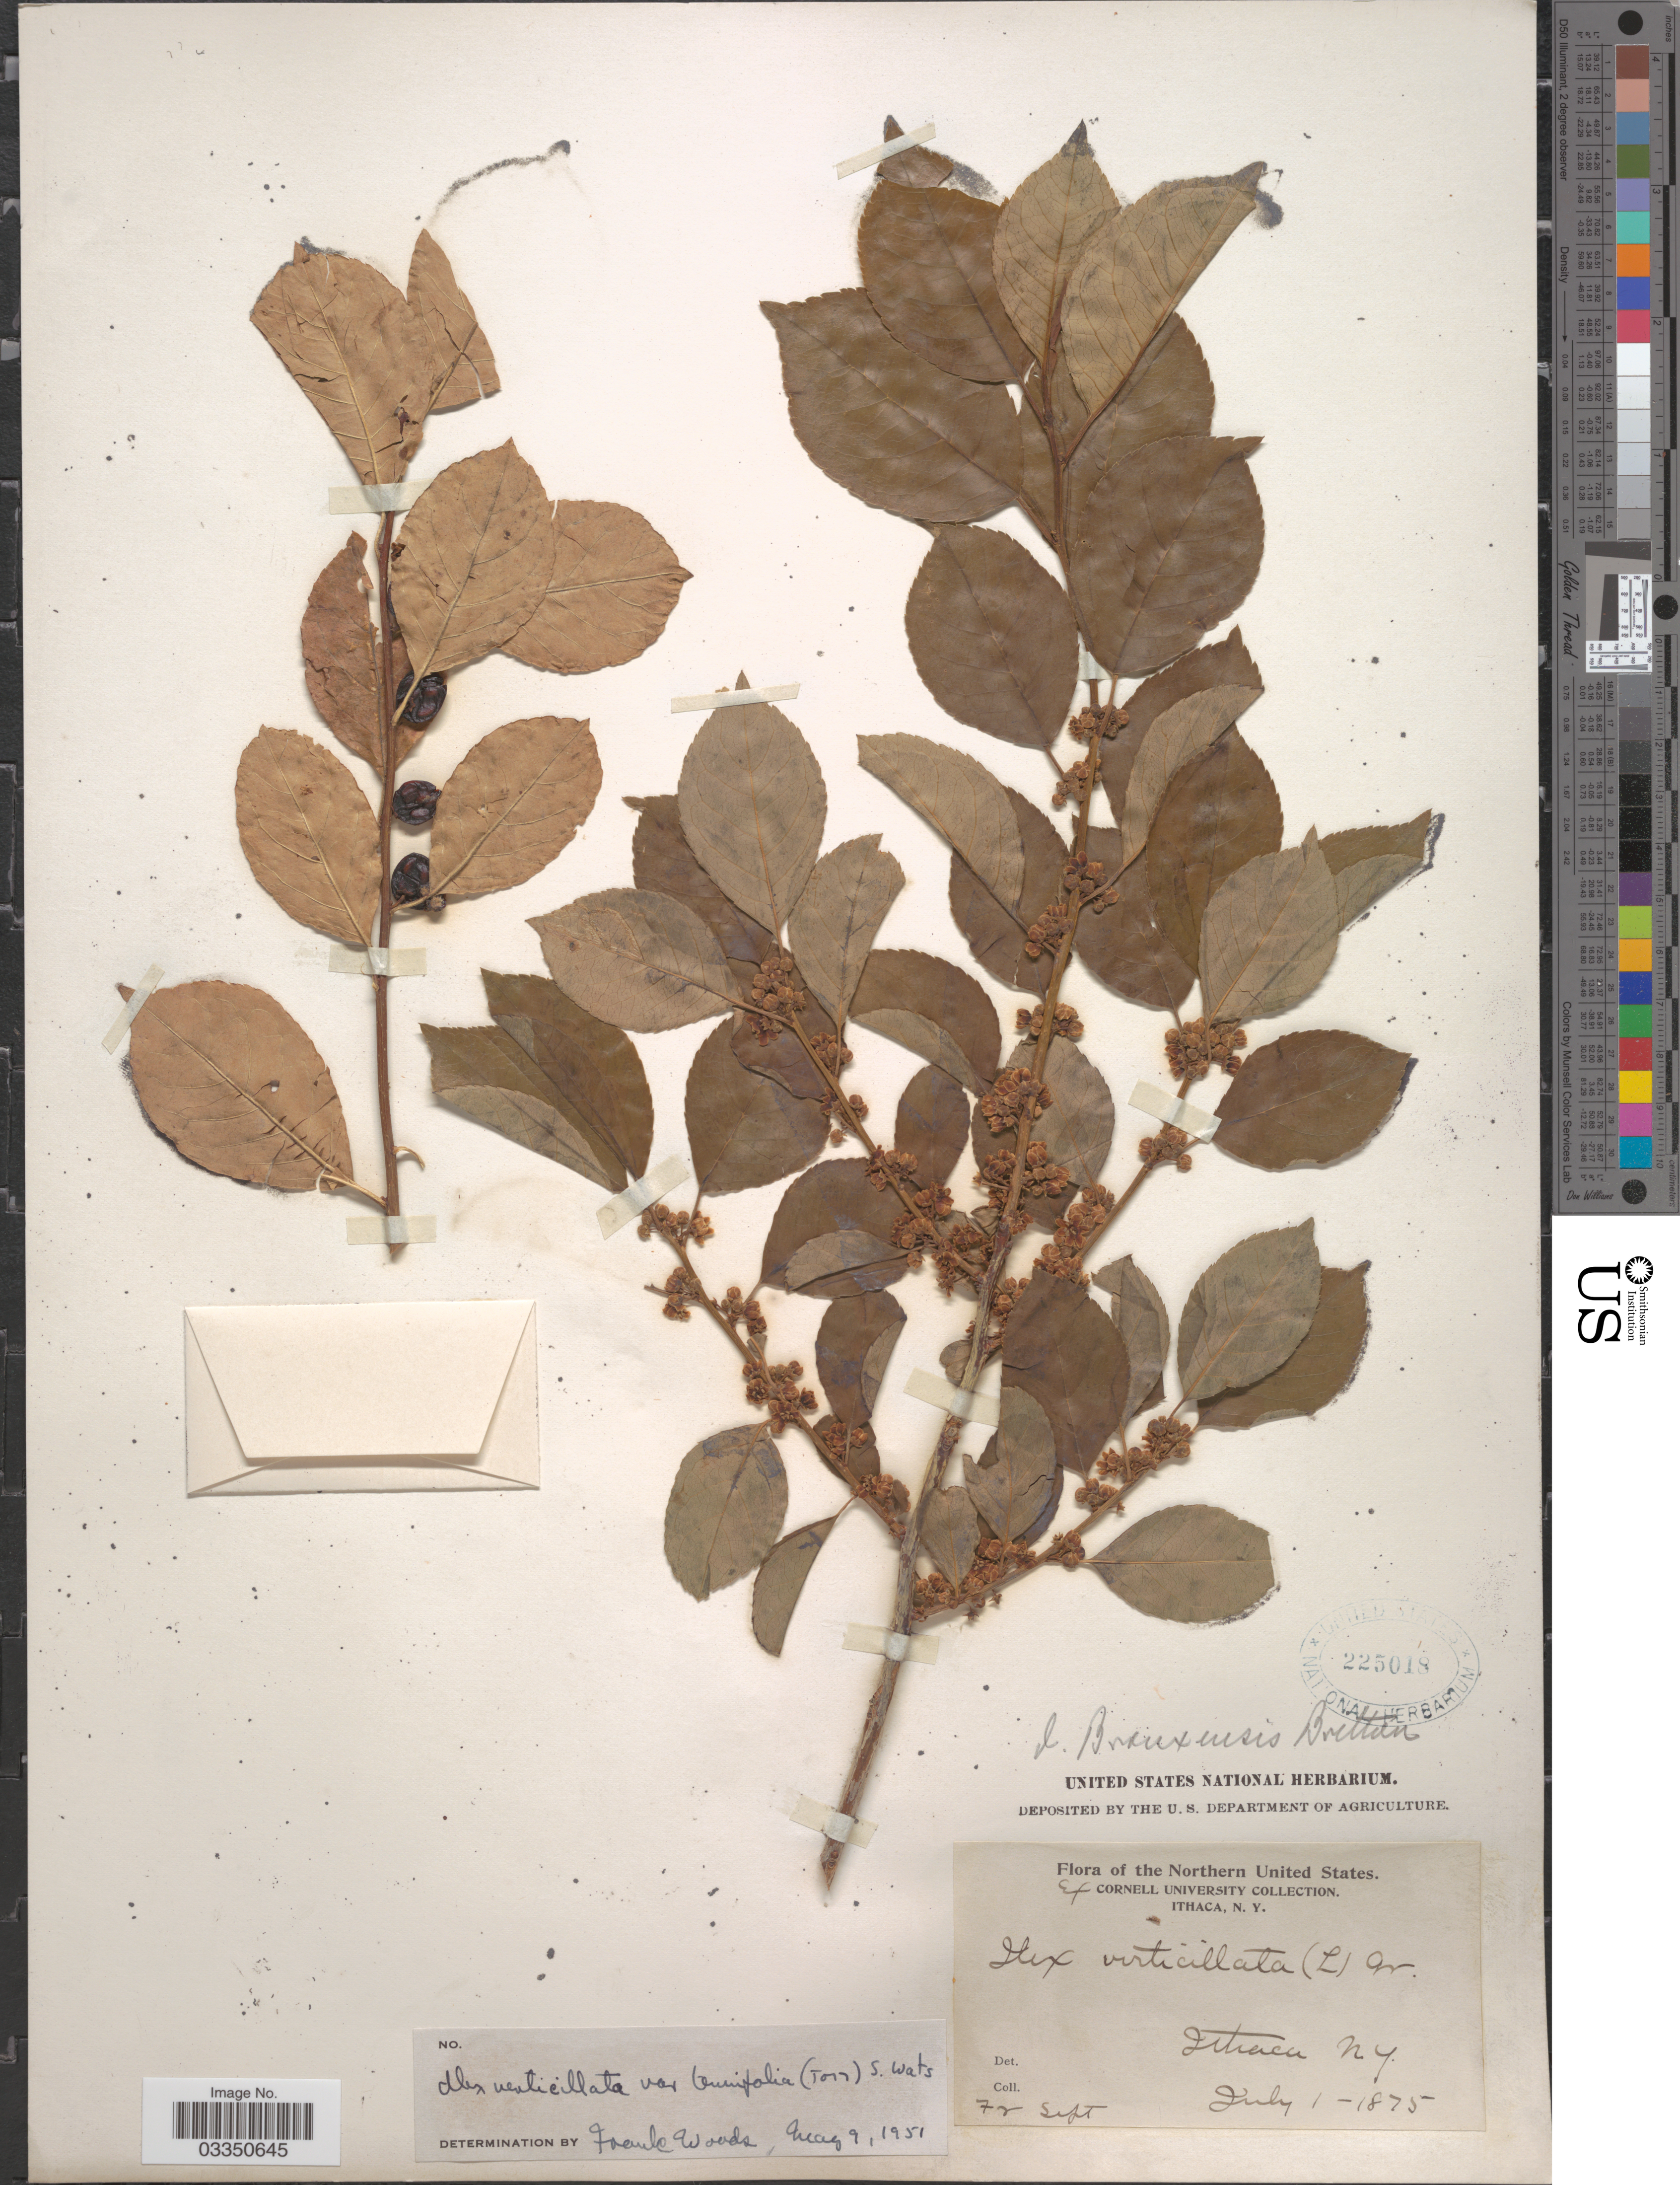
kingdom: Plantae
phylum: Tracheophyta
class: Magnoliopsida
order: Aquifoliales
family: Aquifoliaceae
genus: Ilex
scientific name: Ilex verticillata var. tenuifolia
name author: (Torr.) S. Watson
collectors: Cornell University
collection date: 1875-07-01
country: United States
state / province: New York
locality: Ithaca.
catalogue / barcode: US 225018